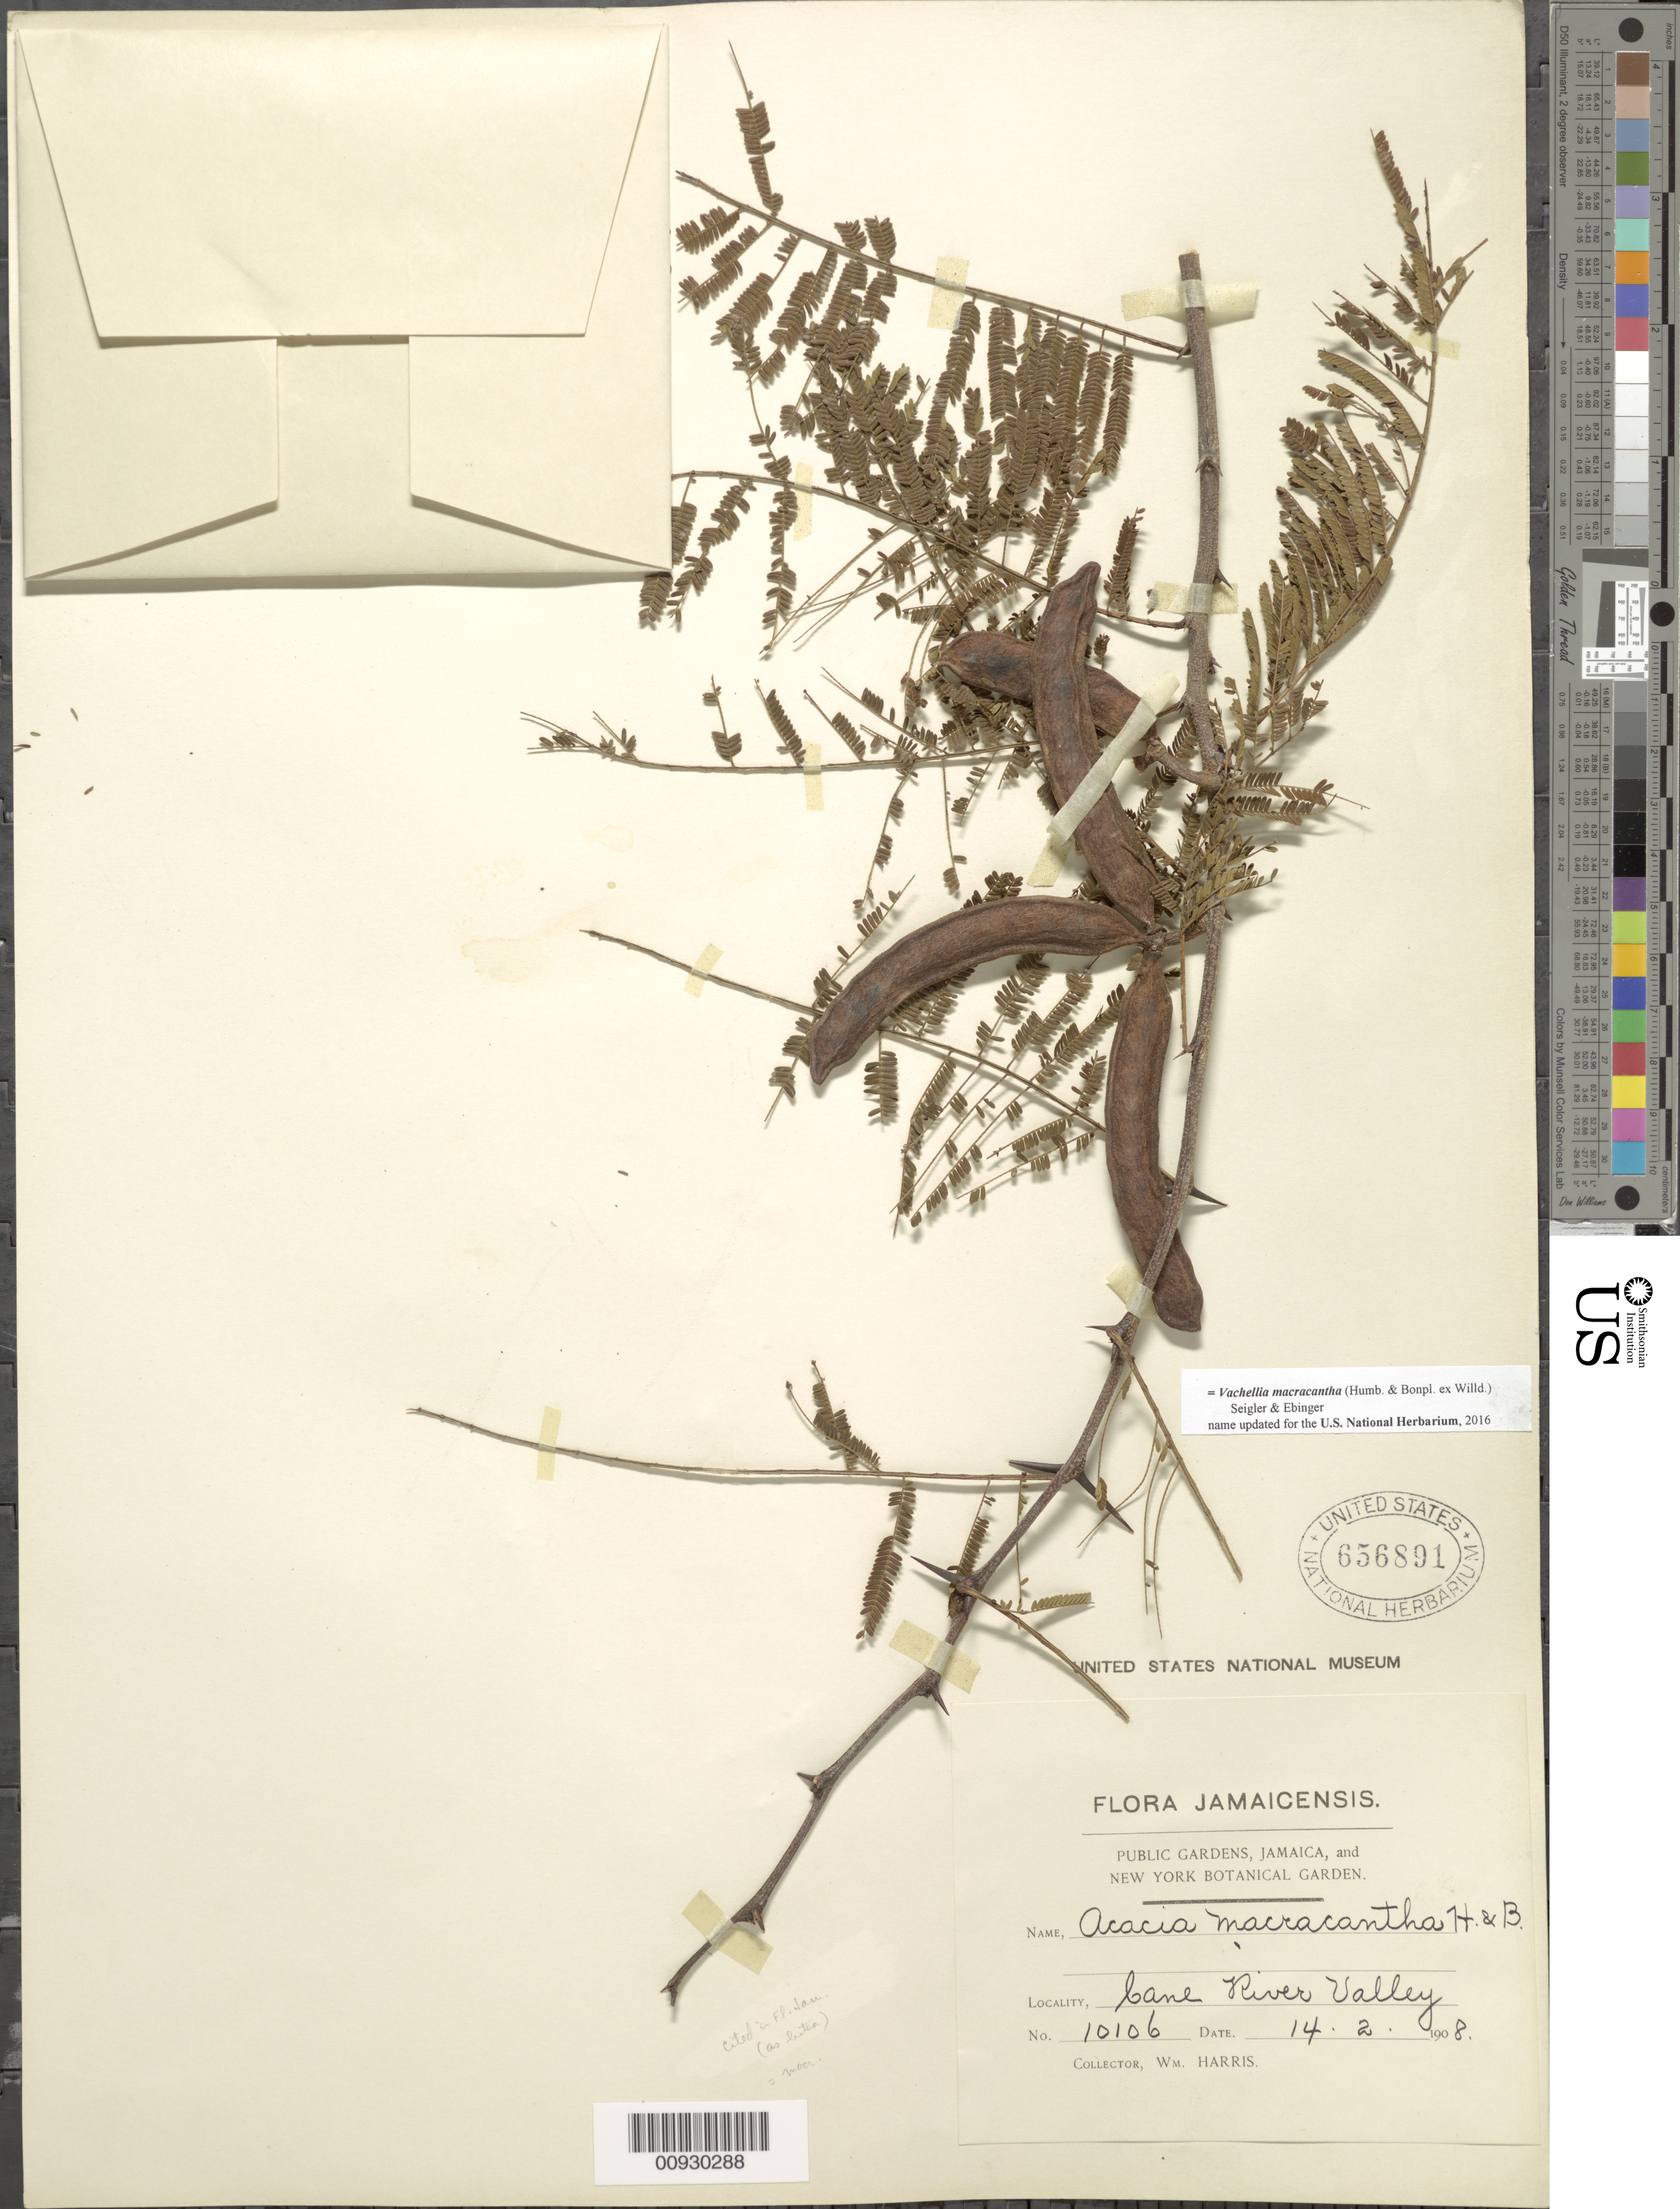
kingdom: Plantae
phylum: Tracheophyta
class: Magnoliopsida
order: Fabales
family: Fabaceae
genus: Vachellia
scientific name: Vachellia macracantha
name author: (Humb. & Bonpl. ex Willd.) Seigler & Ebinger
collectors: W. H. Harris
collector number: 10106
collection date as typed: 14 Feb 1908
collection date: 1908-02-14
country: Jamaica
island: Jamaica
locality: Bane River Valley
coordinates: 0 N, 0 E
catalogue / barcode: US 656891